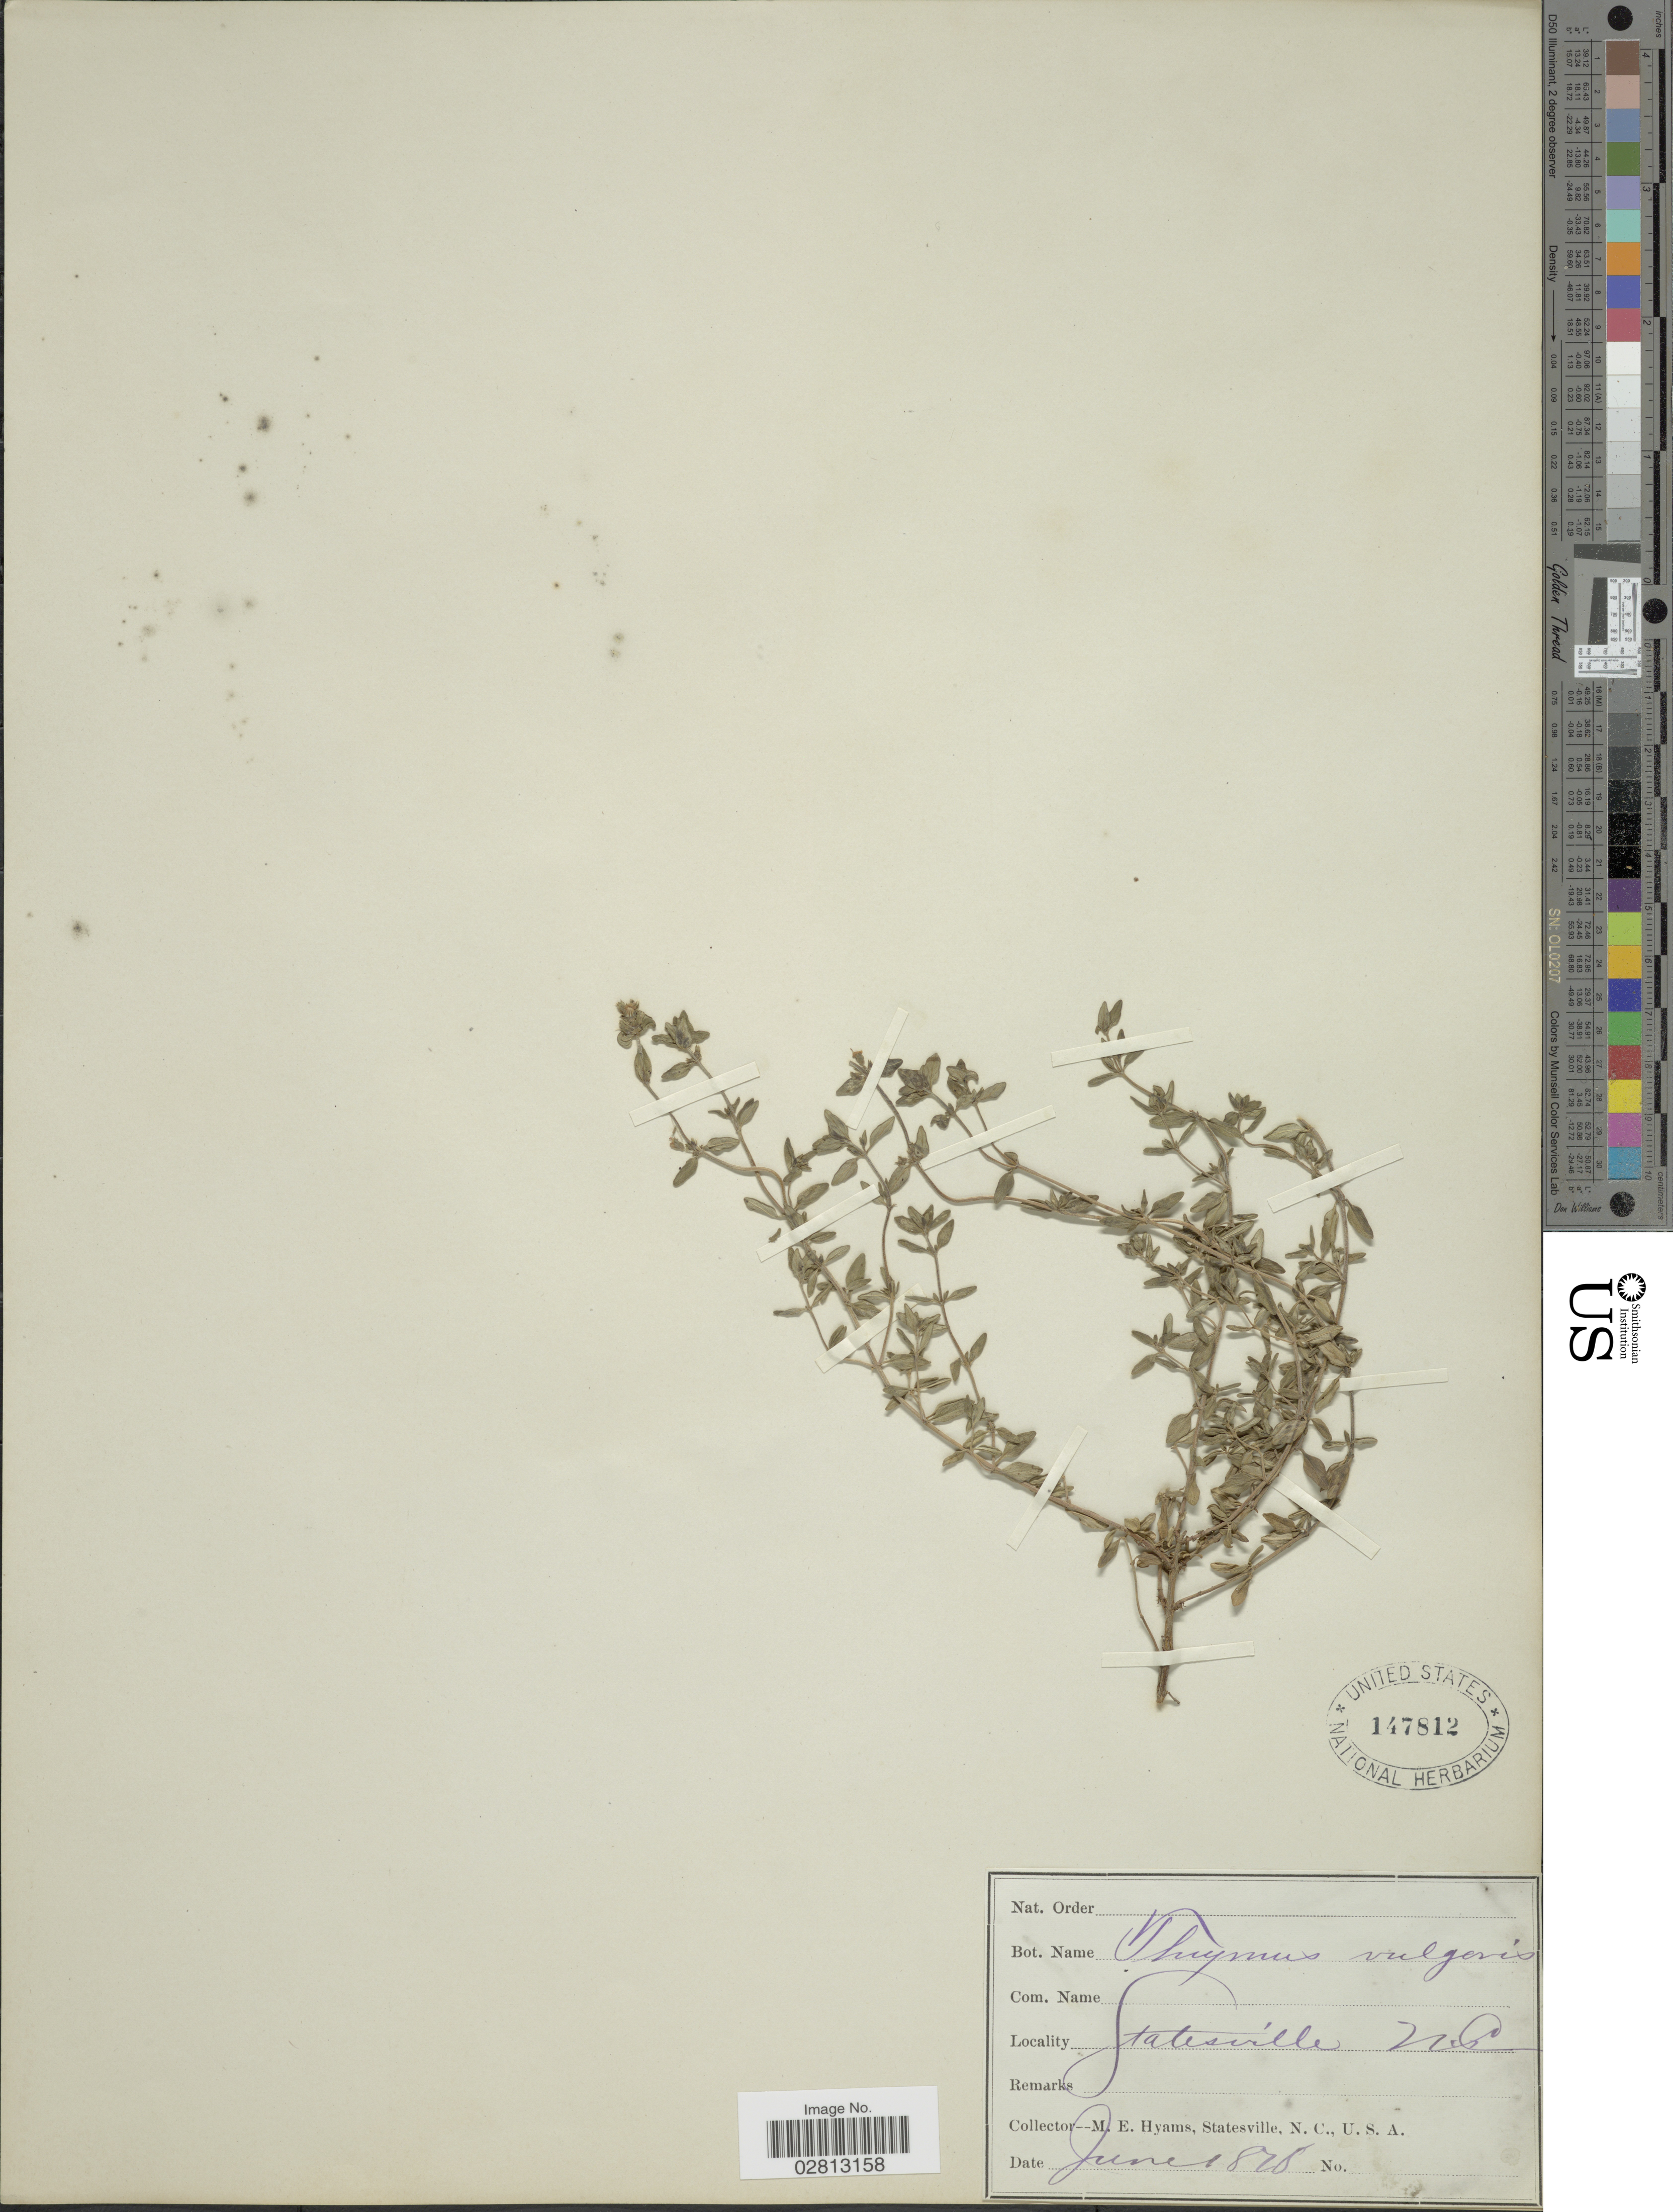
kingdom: Plantae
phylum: Tracheophyta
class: Magnoliopsida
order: Lamiales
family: Lamiaceae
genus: Thymus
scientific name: Thymus vulgaris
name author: L.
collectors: M. E. Hyams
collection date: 1828-07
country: United States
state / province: North Carolina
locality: Statesville.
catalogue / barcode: US 147812